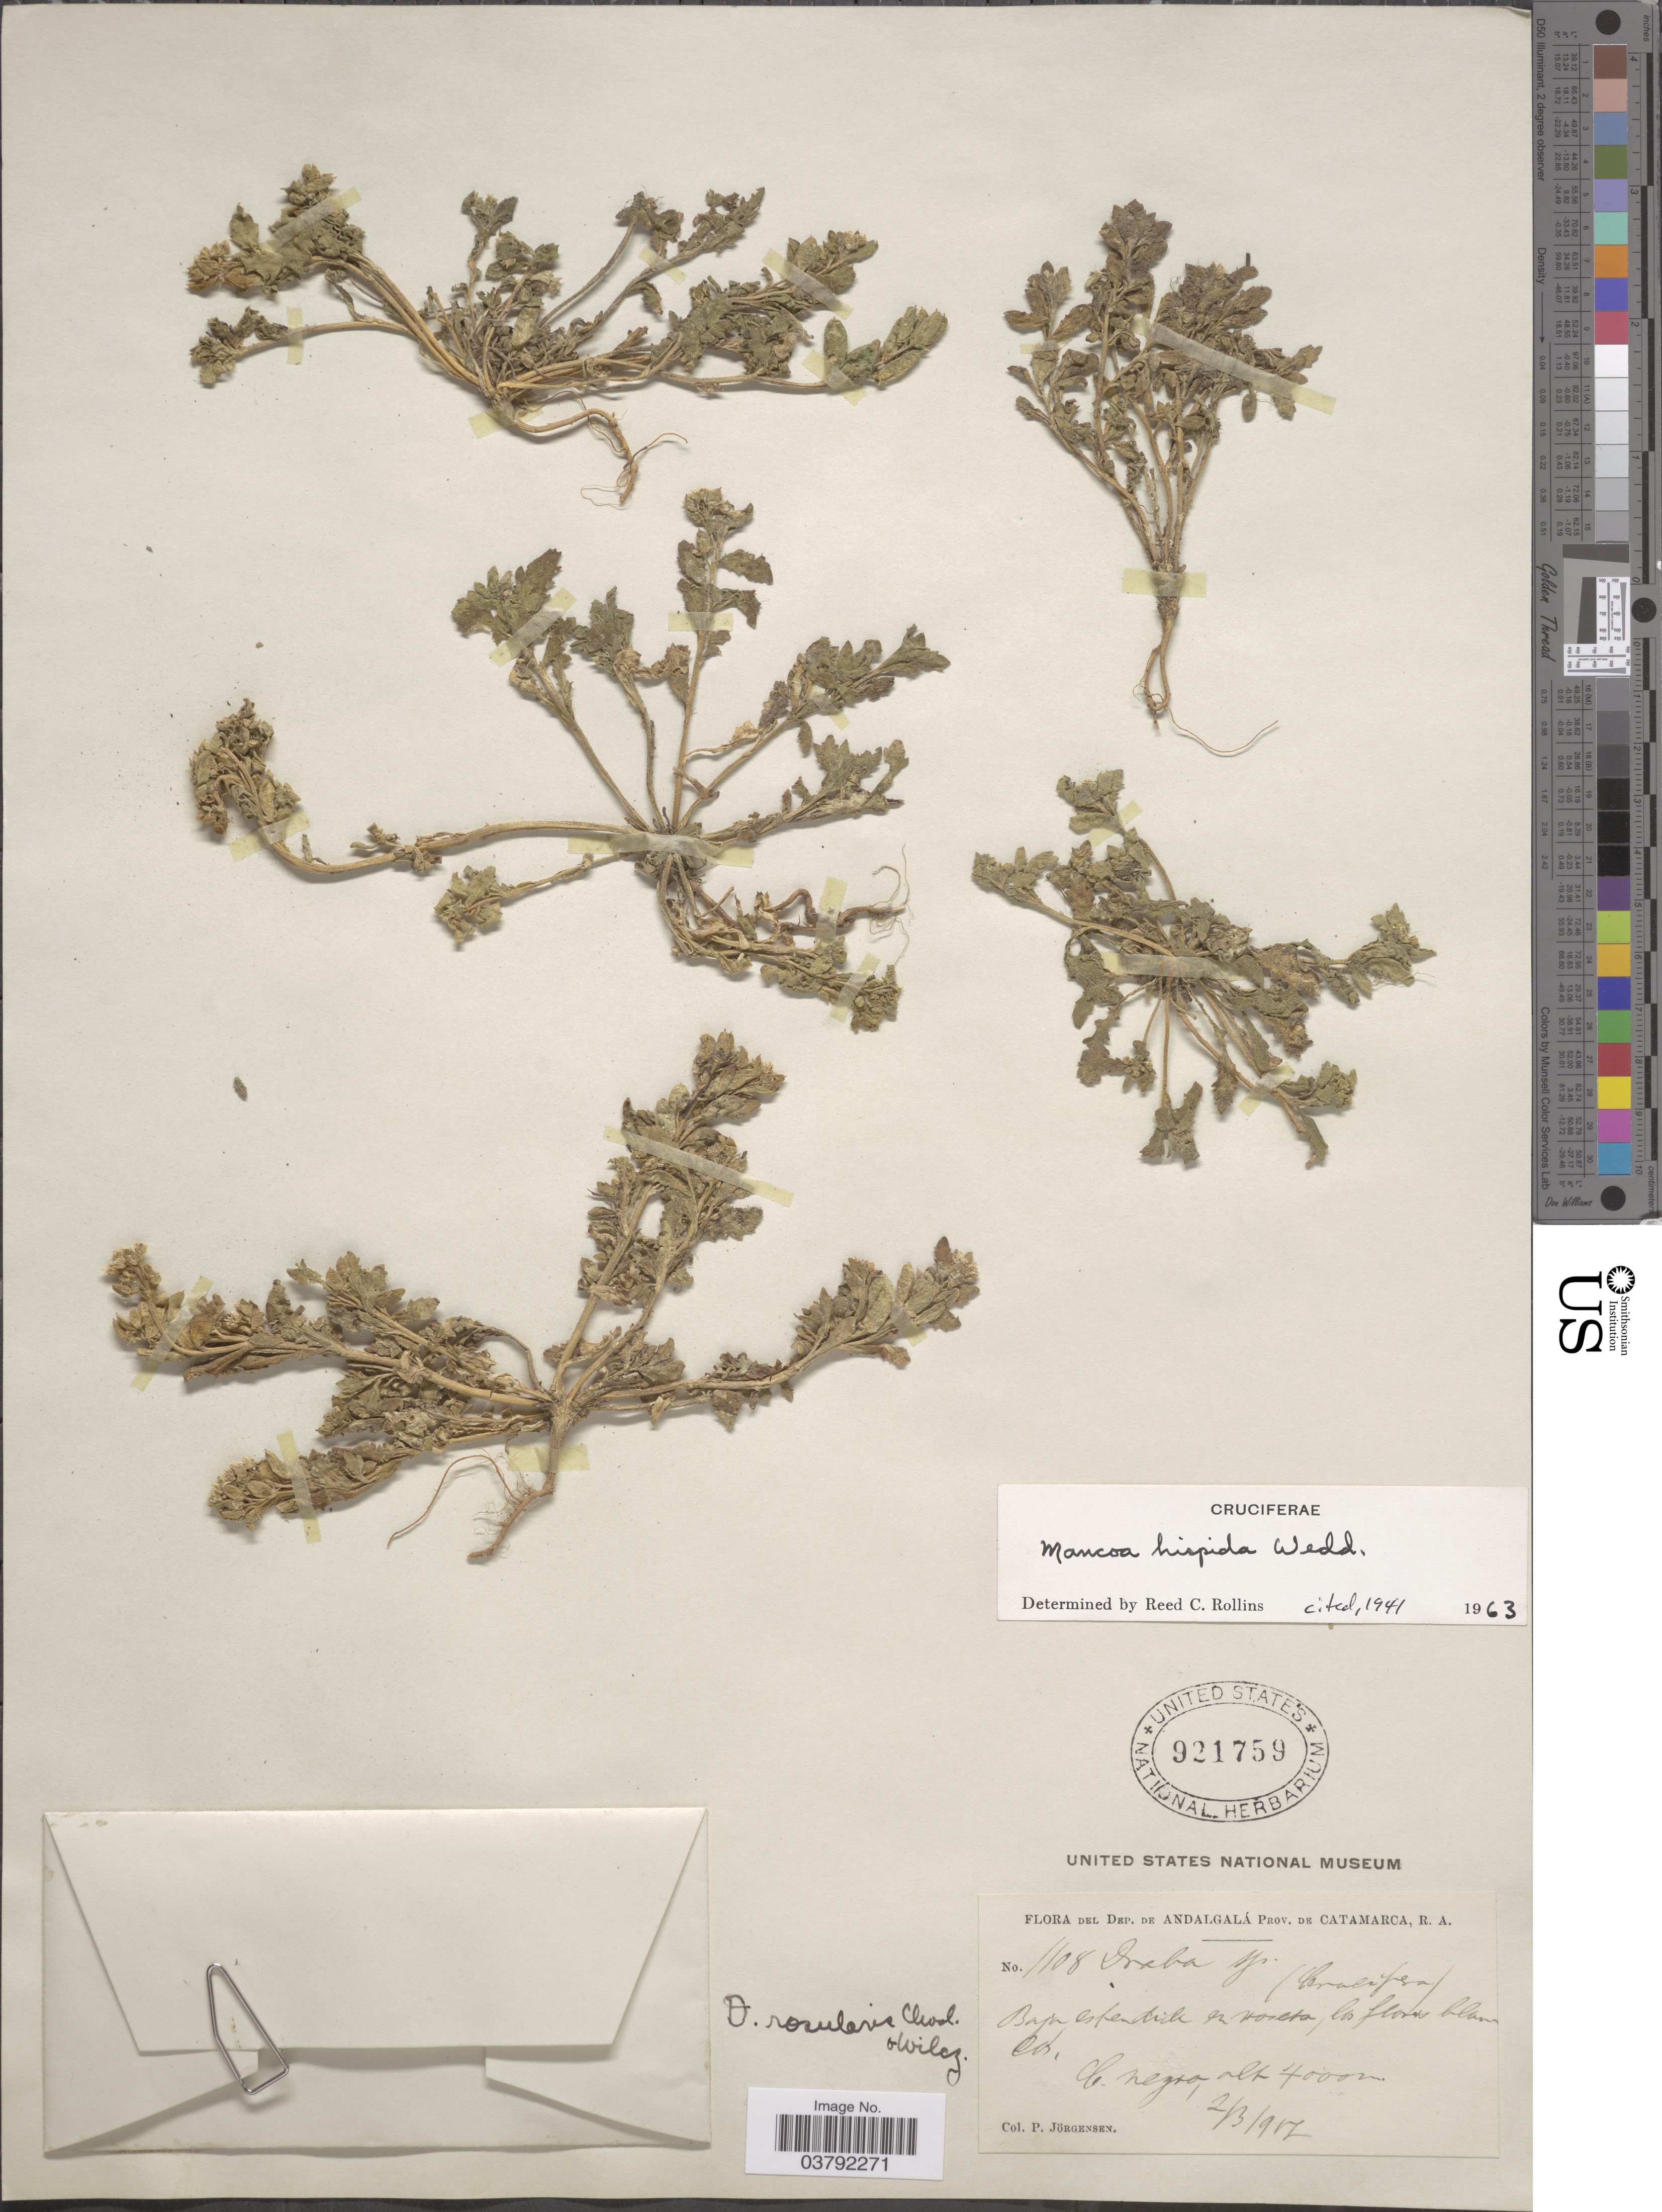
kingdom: Plantae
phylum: Tracheophyta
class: Magnoliopsida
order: Brassicales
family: Brassicaceae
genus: Mancoa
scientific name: Mancoa hispida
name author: Wedd.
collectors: P. Jörgensen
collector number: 1108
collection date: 1917-03-02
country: Argentina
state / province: Catamarca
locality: Dep. De Andalgalá. C. Negro.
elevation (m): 4000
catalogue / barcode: US 921759